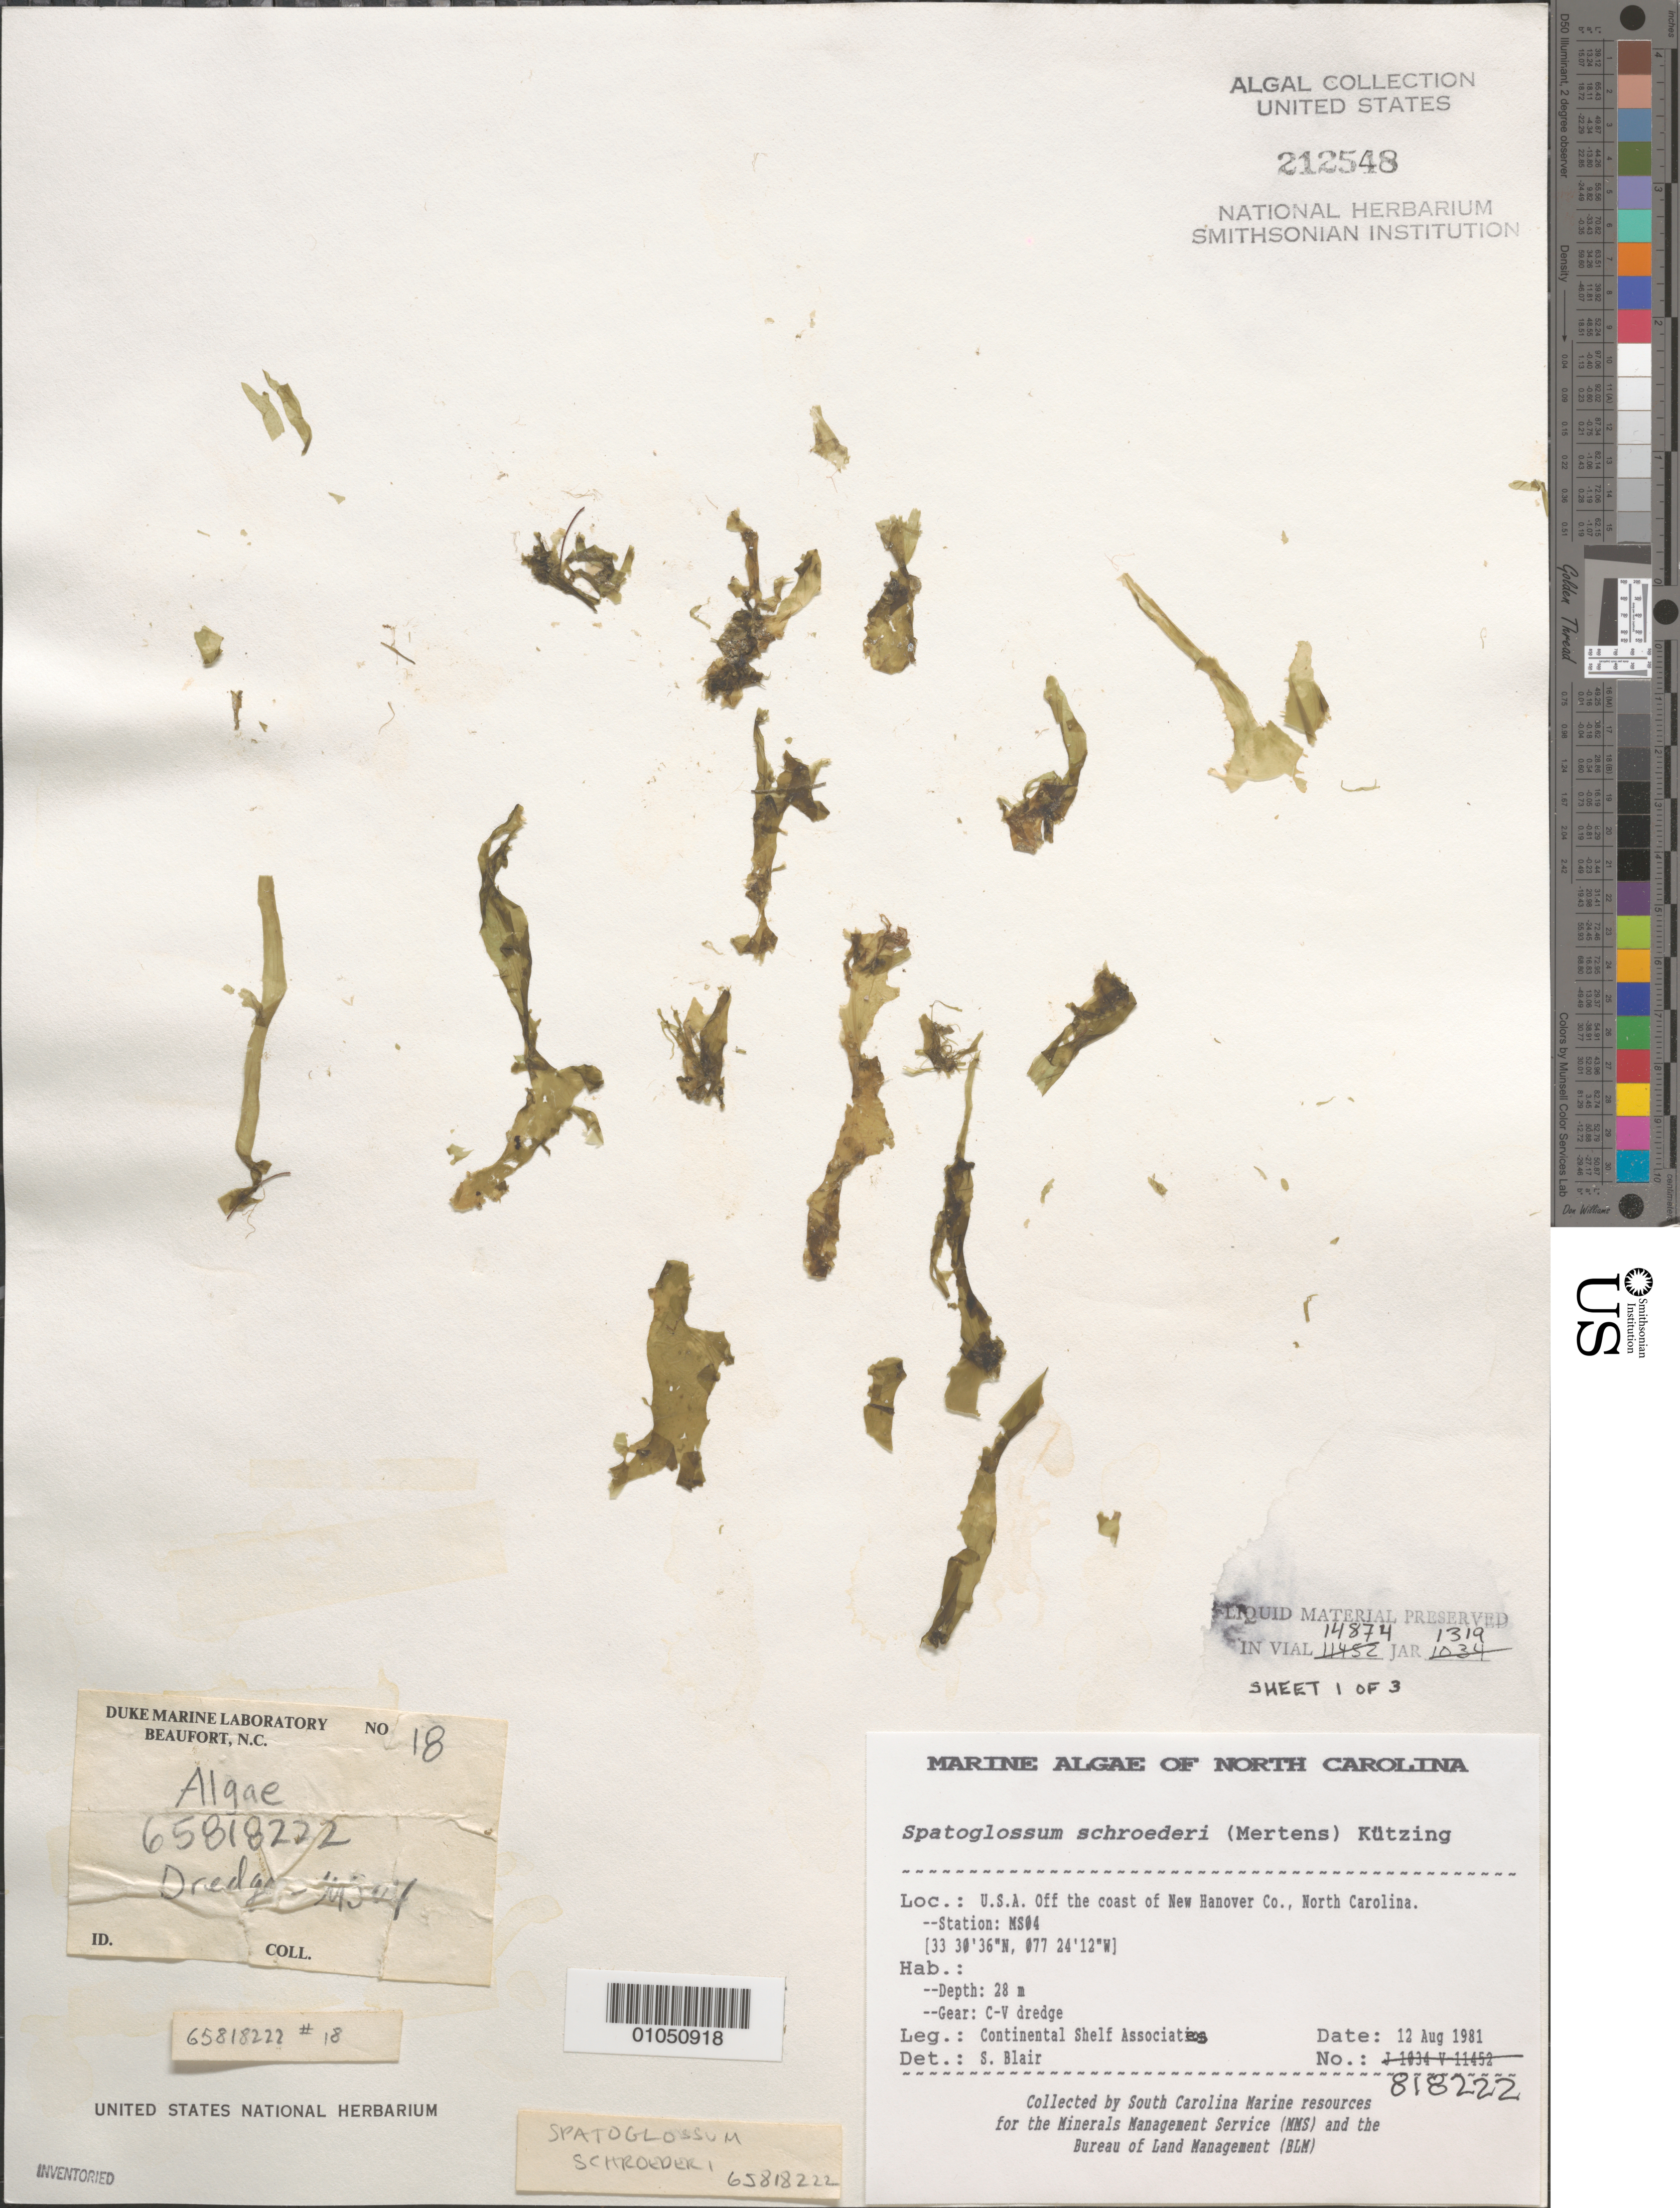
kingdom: Chromista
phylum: Ochrophyta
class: Phaeophyceae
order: Dictyotales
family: Dictyotaceae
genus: Spatoglossum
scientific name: Spatoglossum schroederi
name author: (C. Agardh) Kütz.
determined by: Blair, S. M.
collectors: Continental Shelf Associates for the MMS/BLM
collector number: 818222 (Station MS04)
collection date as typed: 12 Aug 1981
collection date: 1981-08-12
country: United States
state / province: North Carolina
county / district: New Hanover County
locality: North Atlantic Ocean off New Hanover County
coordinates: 33 30'36"N, 077 24'12"W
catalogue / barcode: US 212548